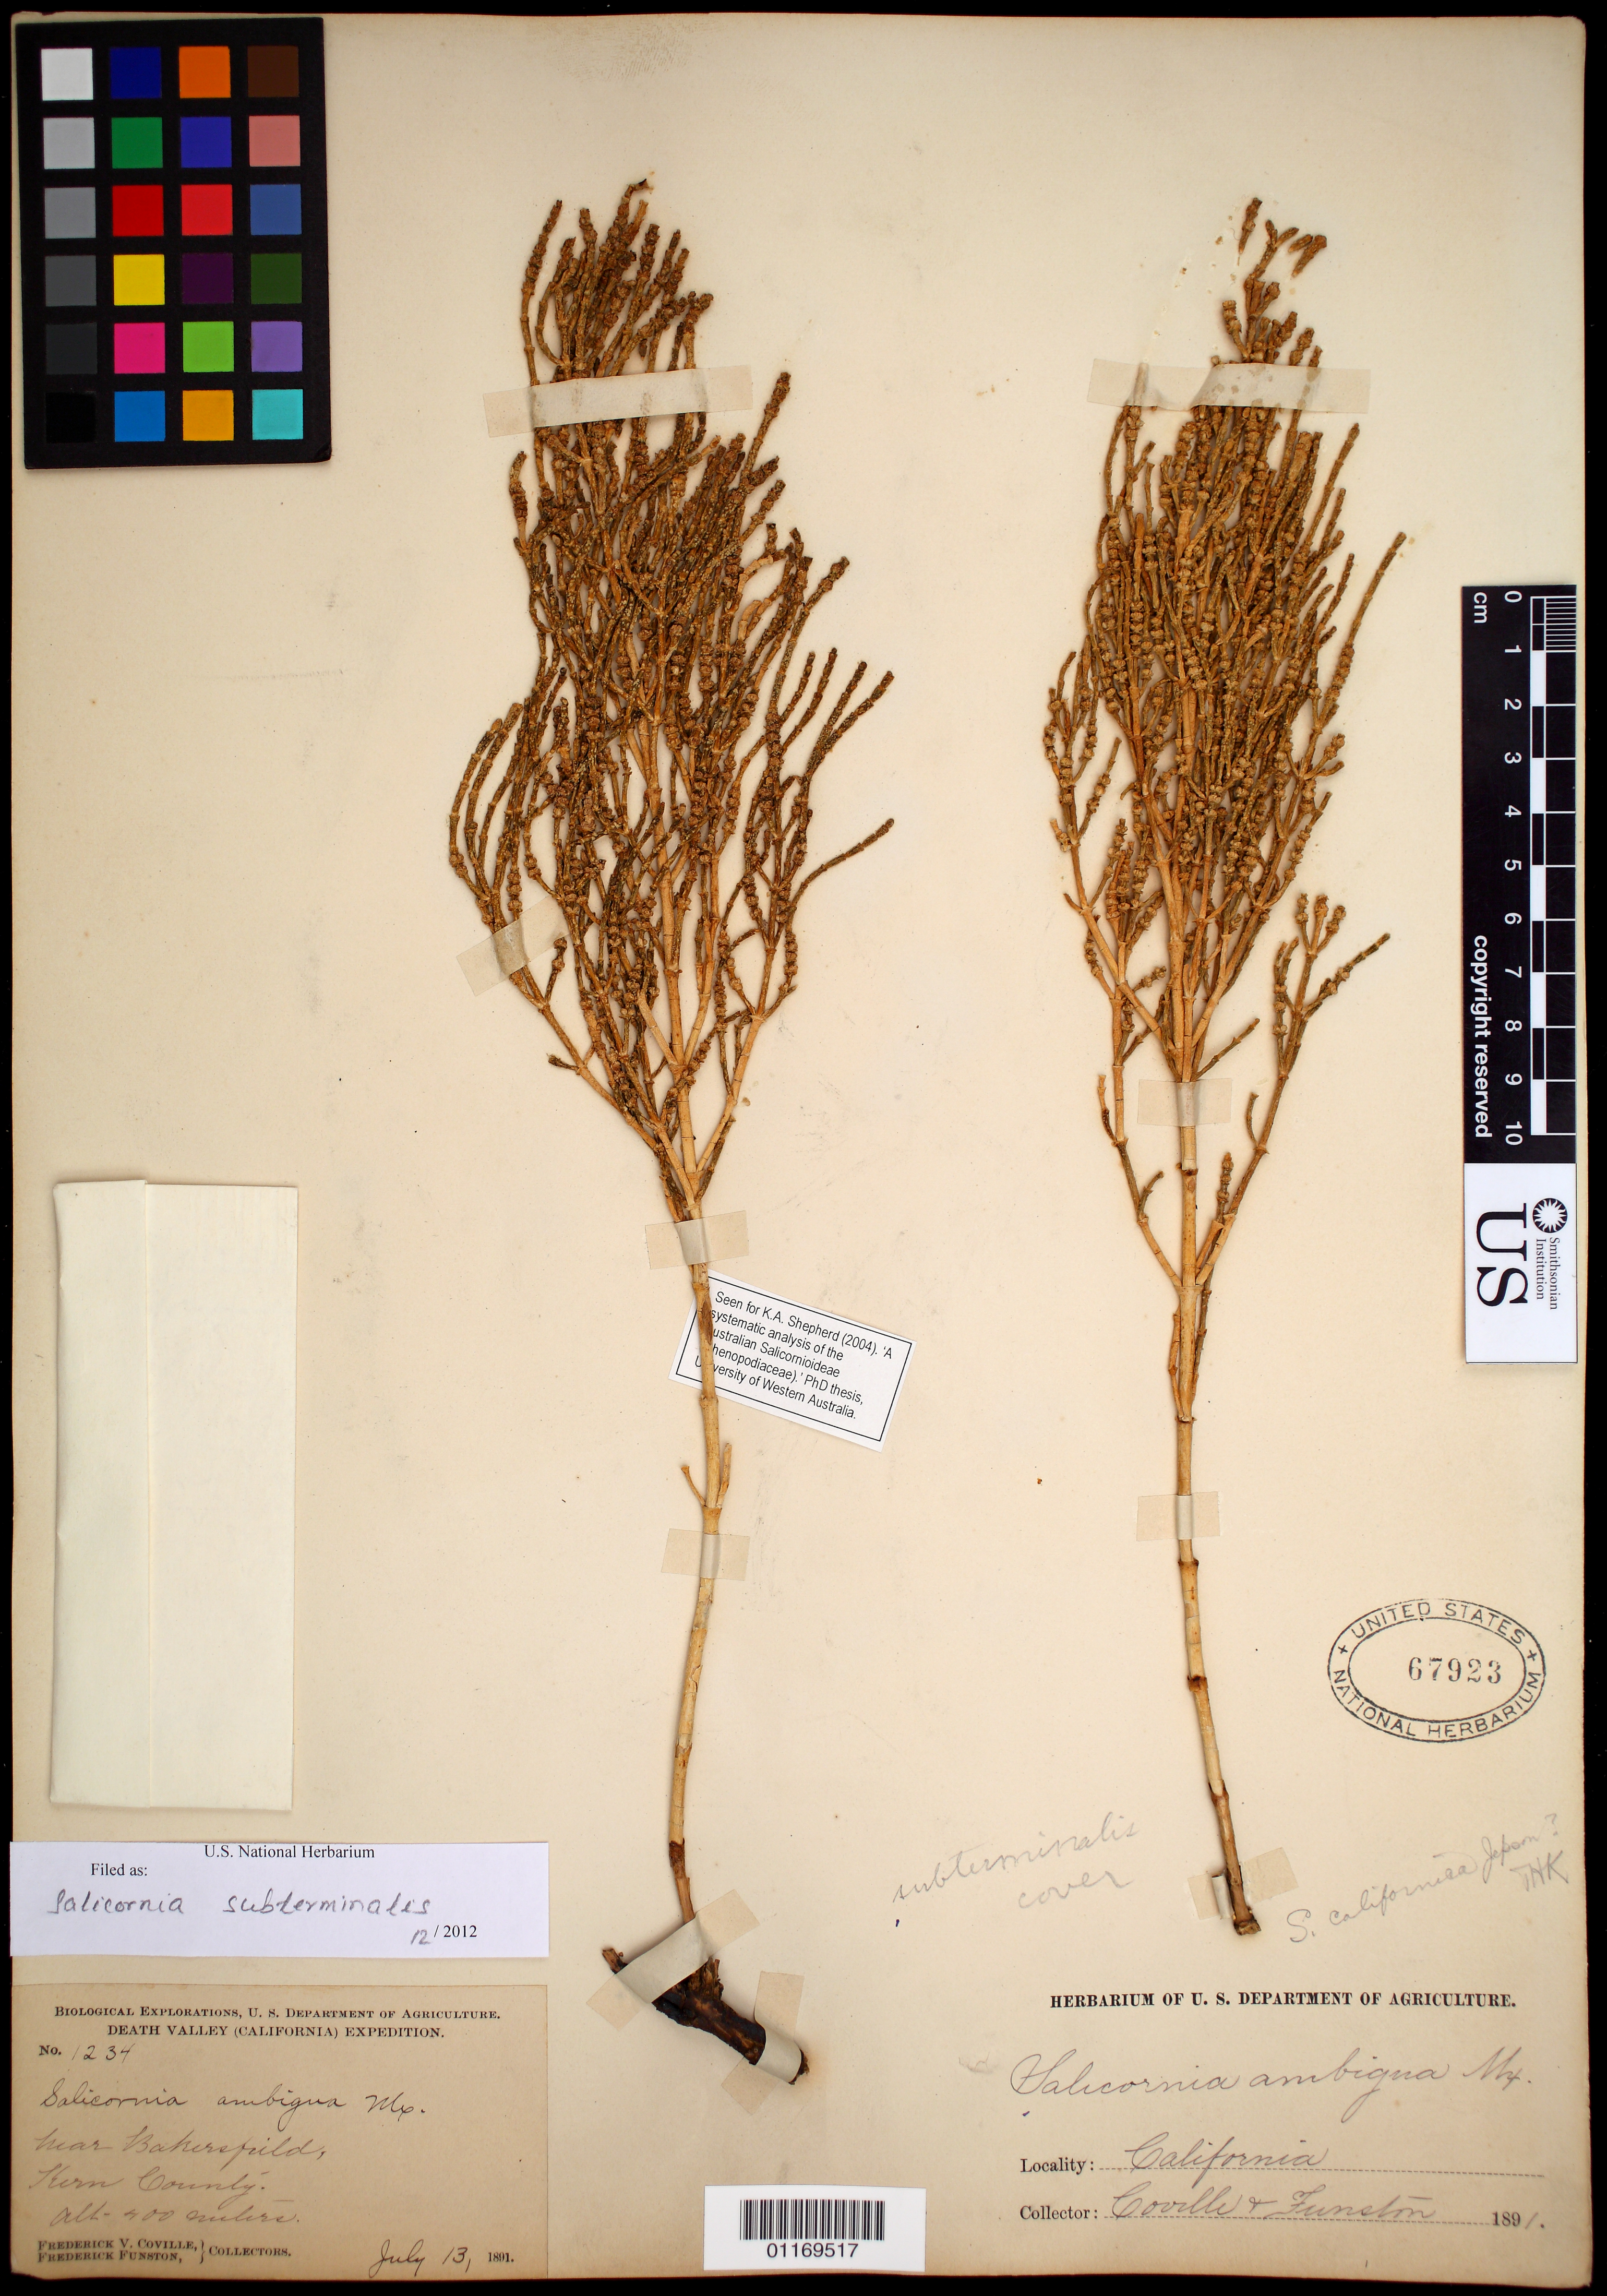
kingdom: Plantae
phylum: Tracheophyta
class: Magnoliopsida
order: Caryophyllales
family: Amaranthaceae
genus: Arthroceras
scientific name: Arthroceras subterminale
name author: (Parish) Piirainen & G. Kadereit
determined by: Strong, Mark T., (BOT), Smithsonian Institution - National Museum of Natural History (UNITED STATES)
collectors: F. V. Coville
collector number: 1234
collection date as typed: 13 Jul 1891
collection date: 1891-07-13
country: United States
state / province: California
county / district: Kern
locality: Near Bakersfield.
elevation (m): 400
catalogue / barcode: US 67923